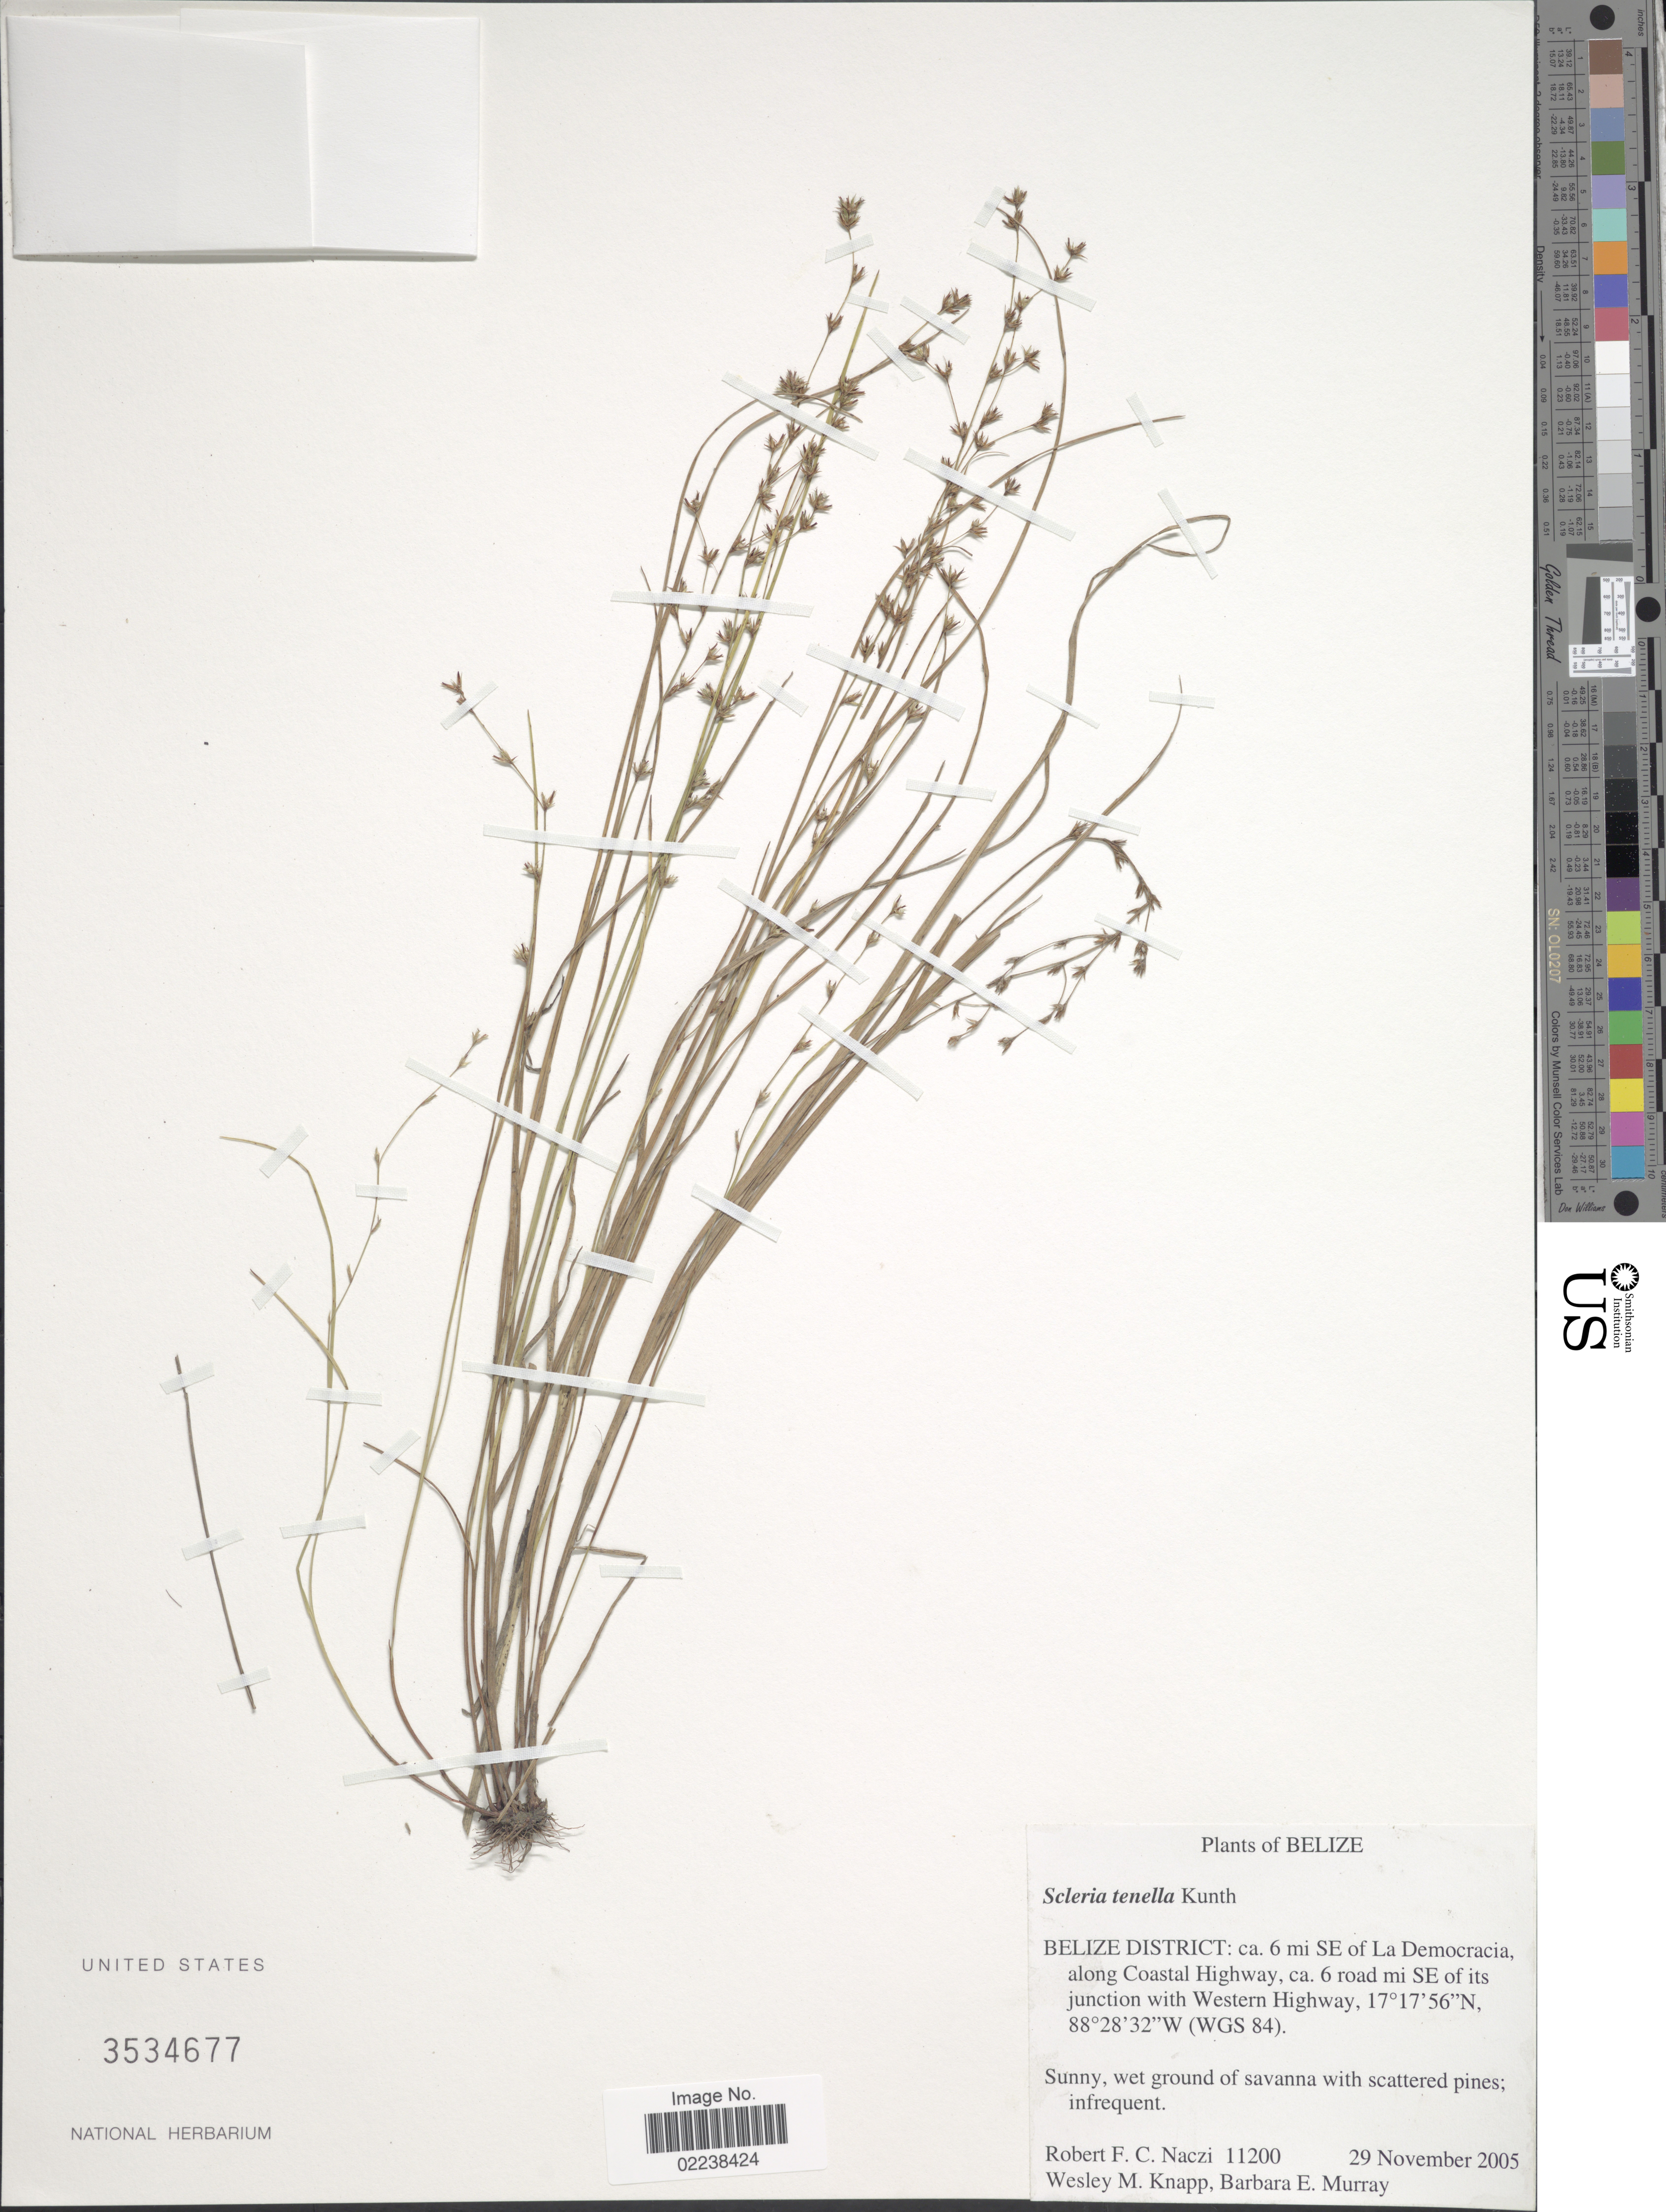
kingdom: Plantae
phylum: Tracheophyta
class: Liliopsida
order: Poales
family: Cyperaceae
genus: Scleria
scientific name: Scleria tenella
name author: Kunth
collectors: R. F. C. Naczi, W. Knapp & B. Murray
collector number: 11200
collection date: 2005-11-29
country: Belize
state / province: Belize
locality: Belize District: ca. 6 mi SE of La Democracia, along Coastal Highway, ca. 6 road mi SE of its junction with Western Highway.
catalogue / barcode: US 3534677